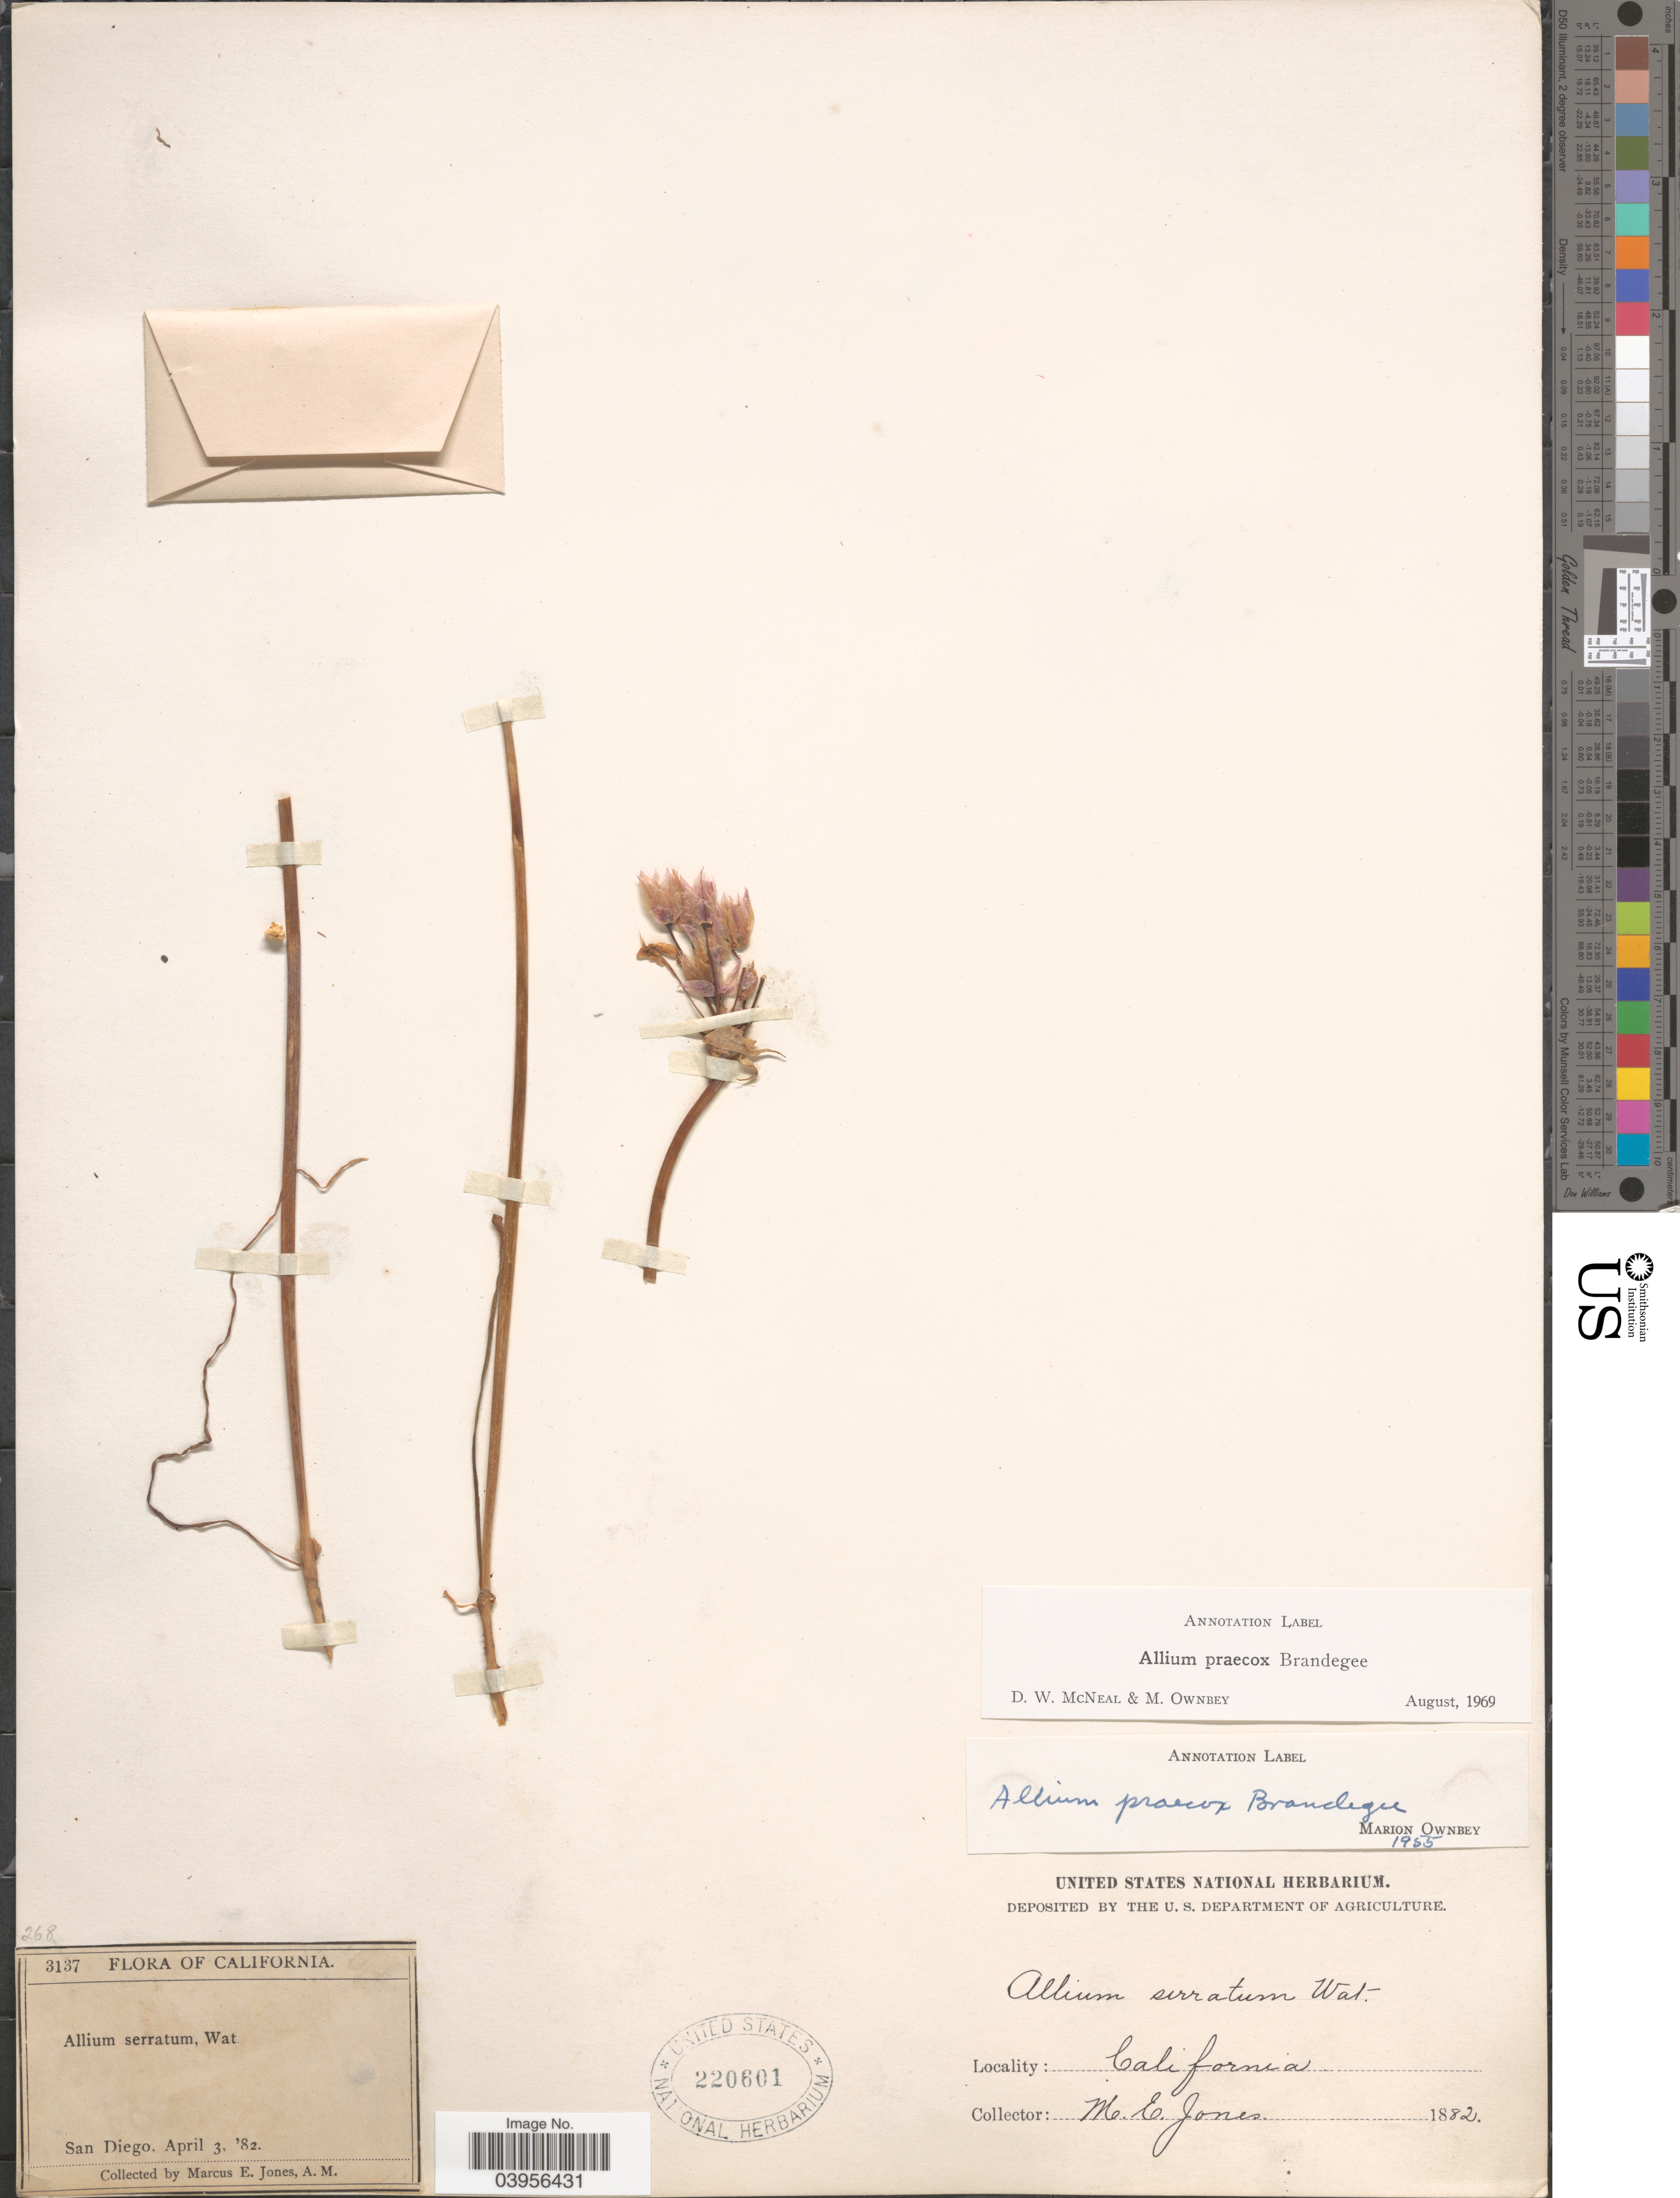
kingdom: Plantae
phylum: Tracheophyta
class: Liliopsida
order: Asparagales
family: Amaryllidaceae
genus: Allium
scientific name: Allium praecox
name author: Brandegee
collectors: M. E. Jones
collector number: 3137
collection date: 1882-04-03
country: United States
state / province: California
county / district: San Diego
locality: San Diego.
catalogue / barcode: US 220601